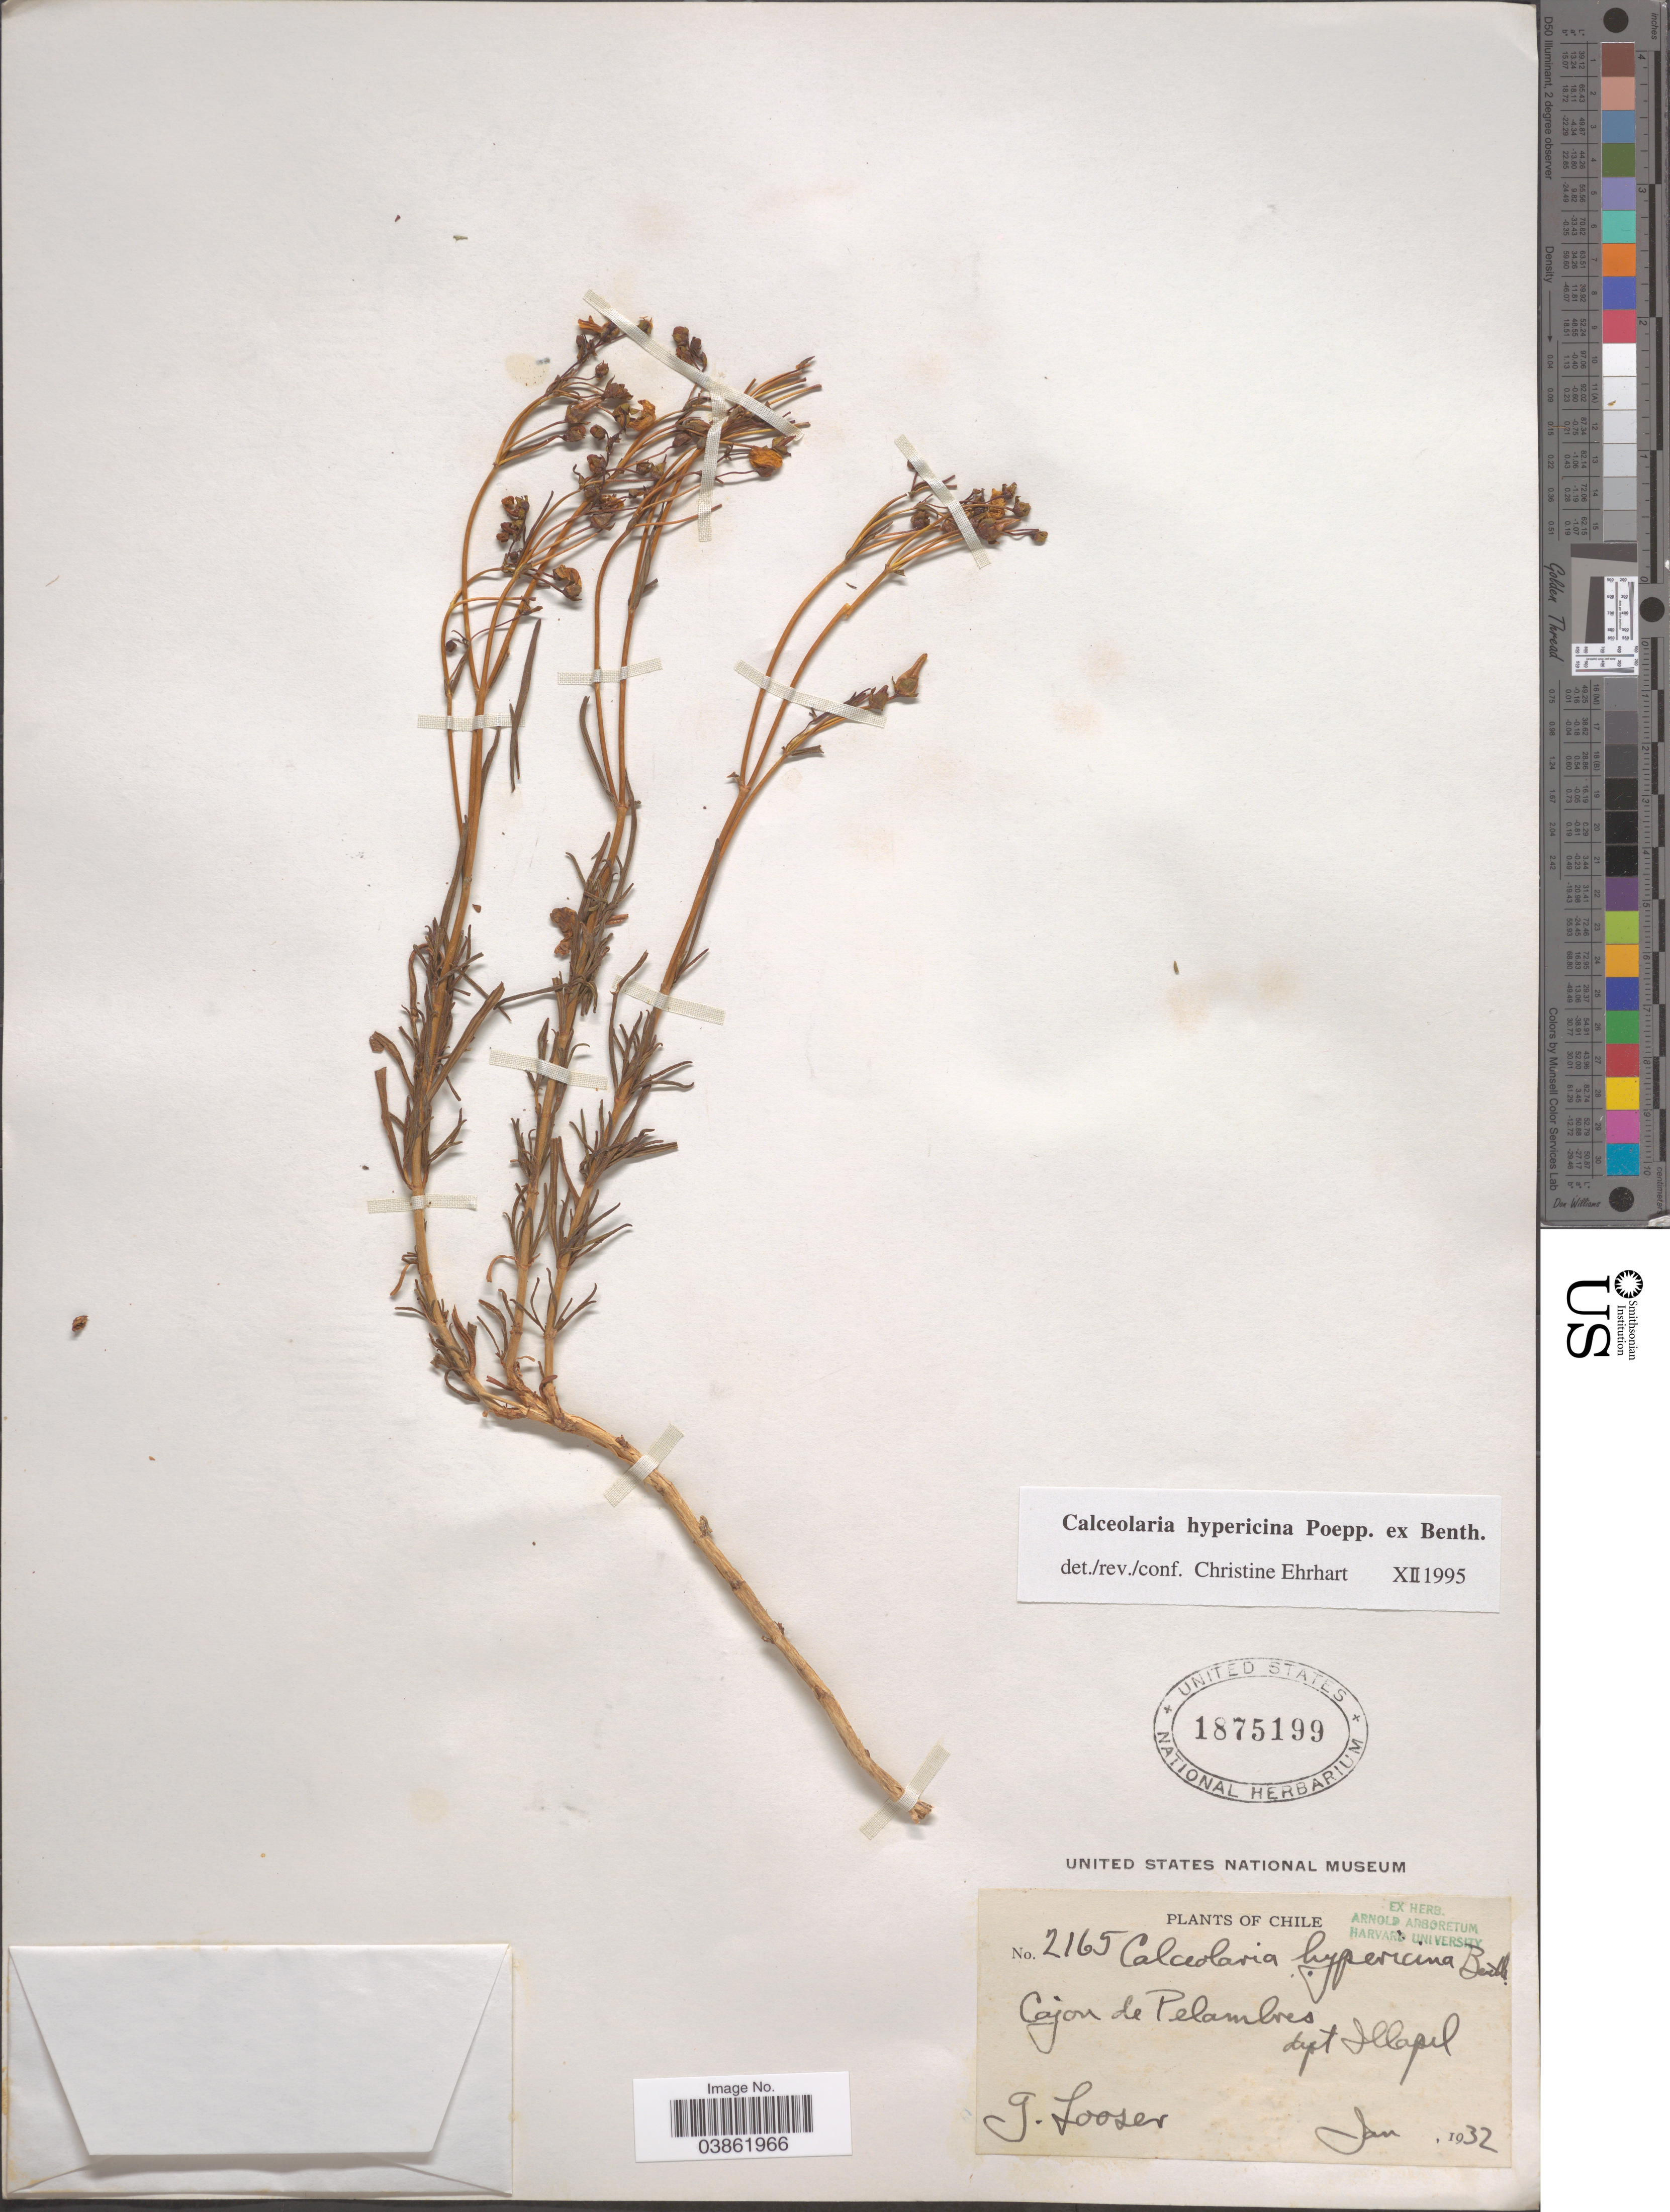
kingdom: Plantae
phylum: Tracheophyta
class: Magnoliopsida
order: Lamiales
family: Calceolariaceae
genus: Calceolaria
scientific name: Calceolaria hypericina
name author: Poepp. ex Benth.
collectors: G. Looser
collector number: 2165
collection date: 1932-01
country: Chile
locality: Cajon de Pelambres dept Illapel.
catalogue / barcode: US 1875199